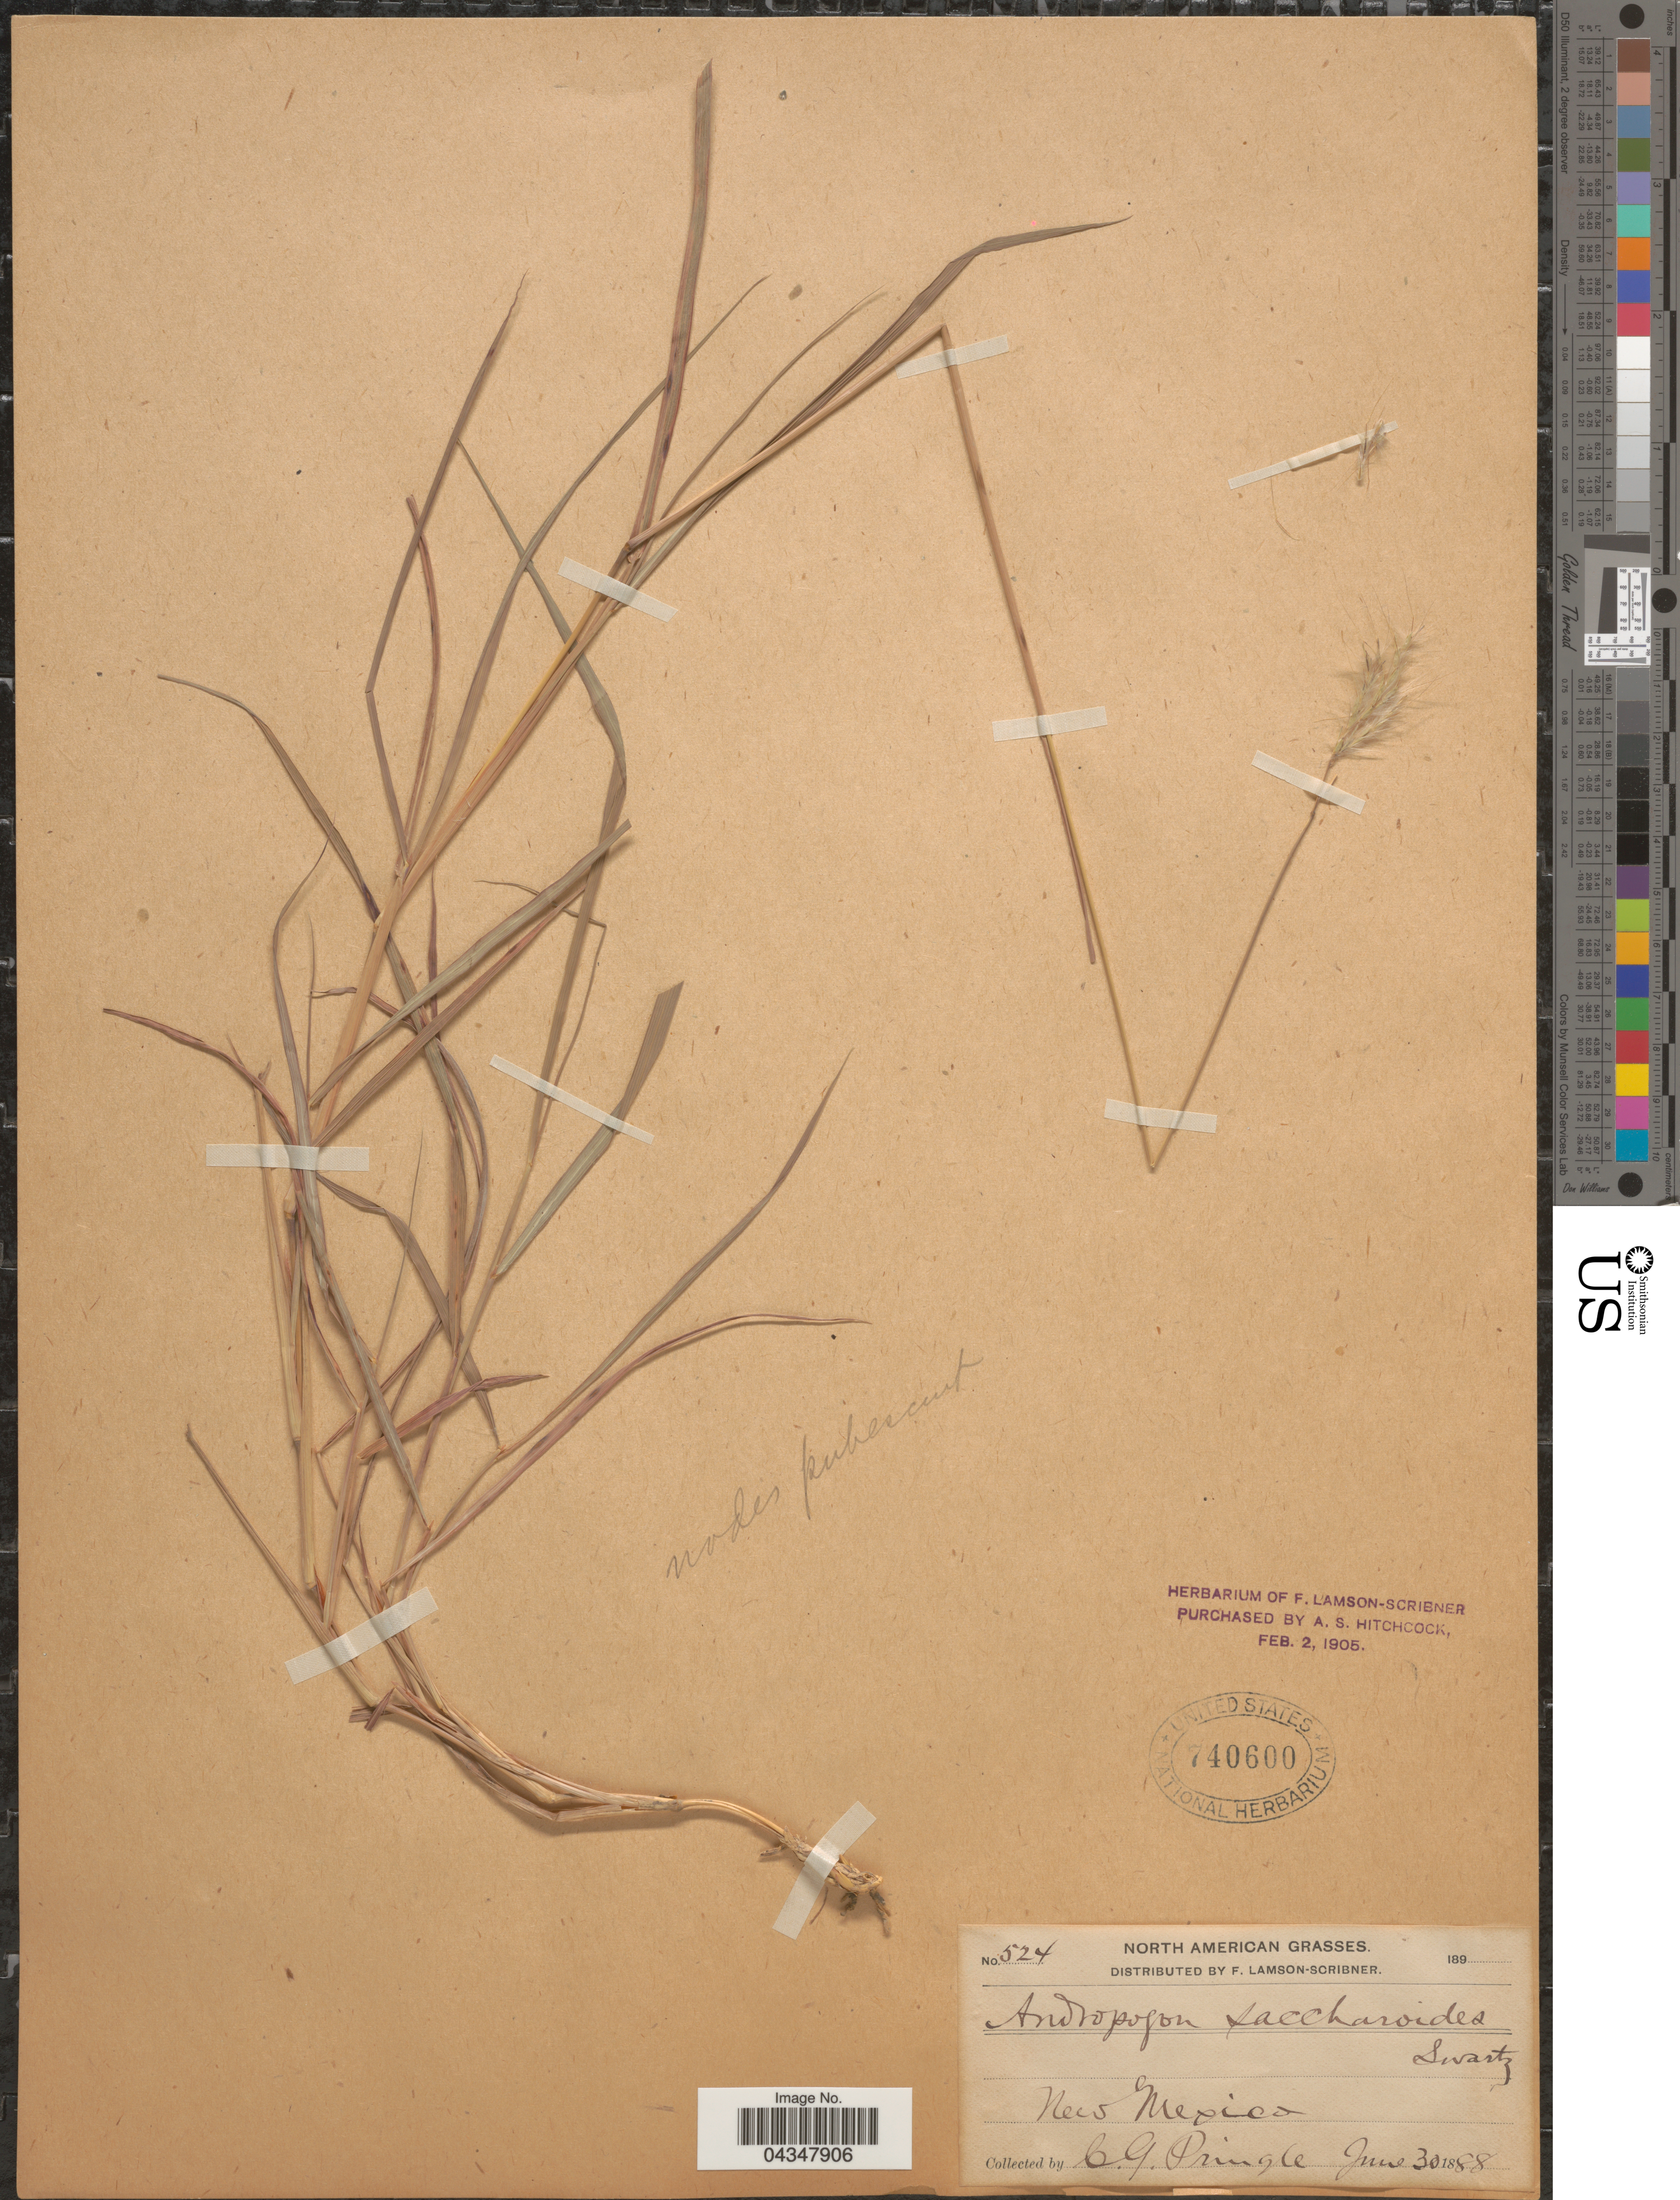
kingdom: Plantae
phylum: Tracheophyta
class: Liliopsida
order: Poales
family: Poaceae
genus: Bothriochloa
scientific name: Bothriochloa saccharoides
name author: (Sw.) Rydb.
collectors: C. G. Pringle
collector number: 524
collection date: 1888-06-30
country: United States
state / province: New Mexico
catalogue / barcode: US 740600